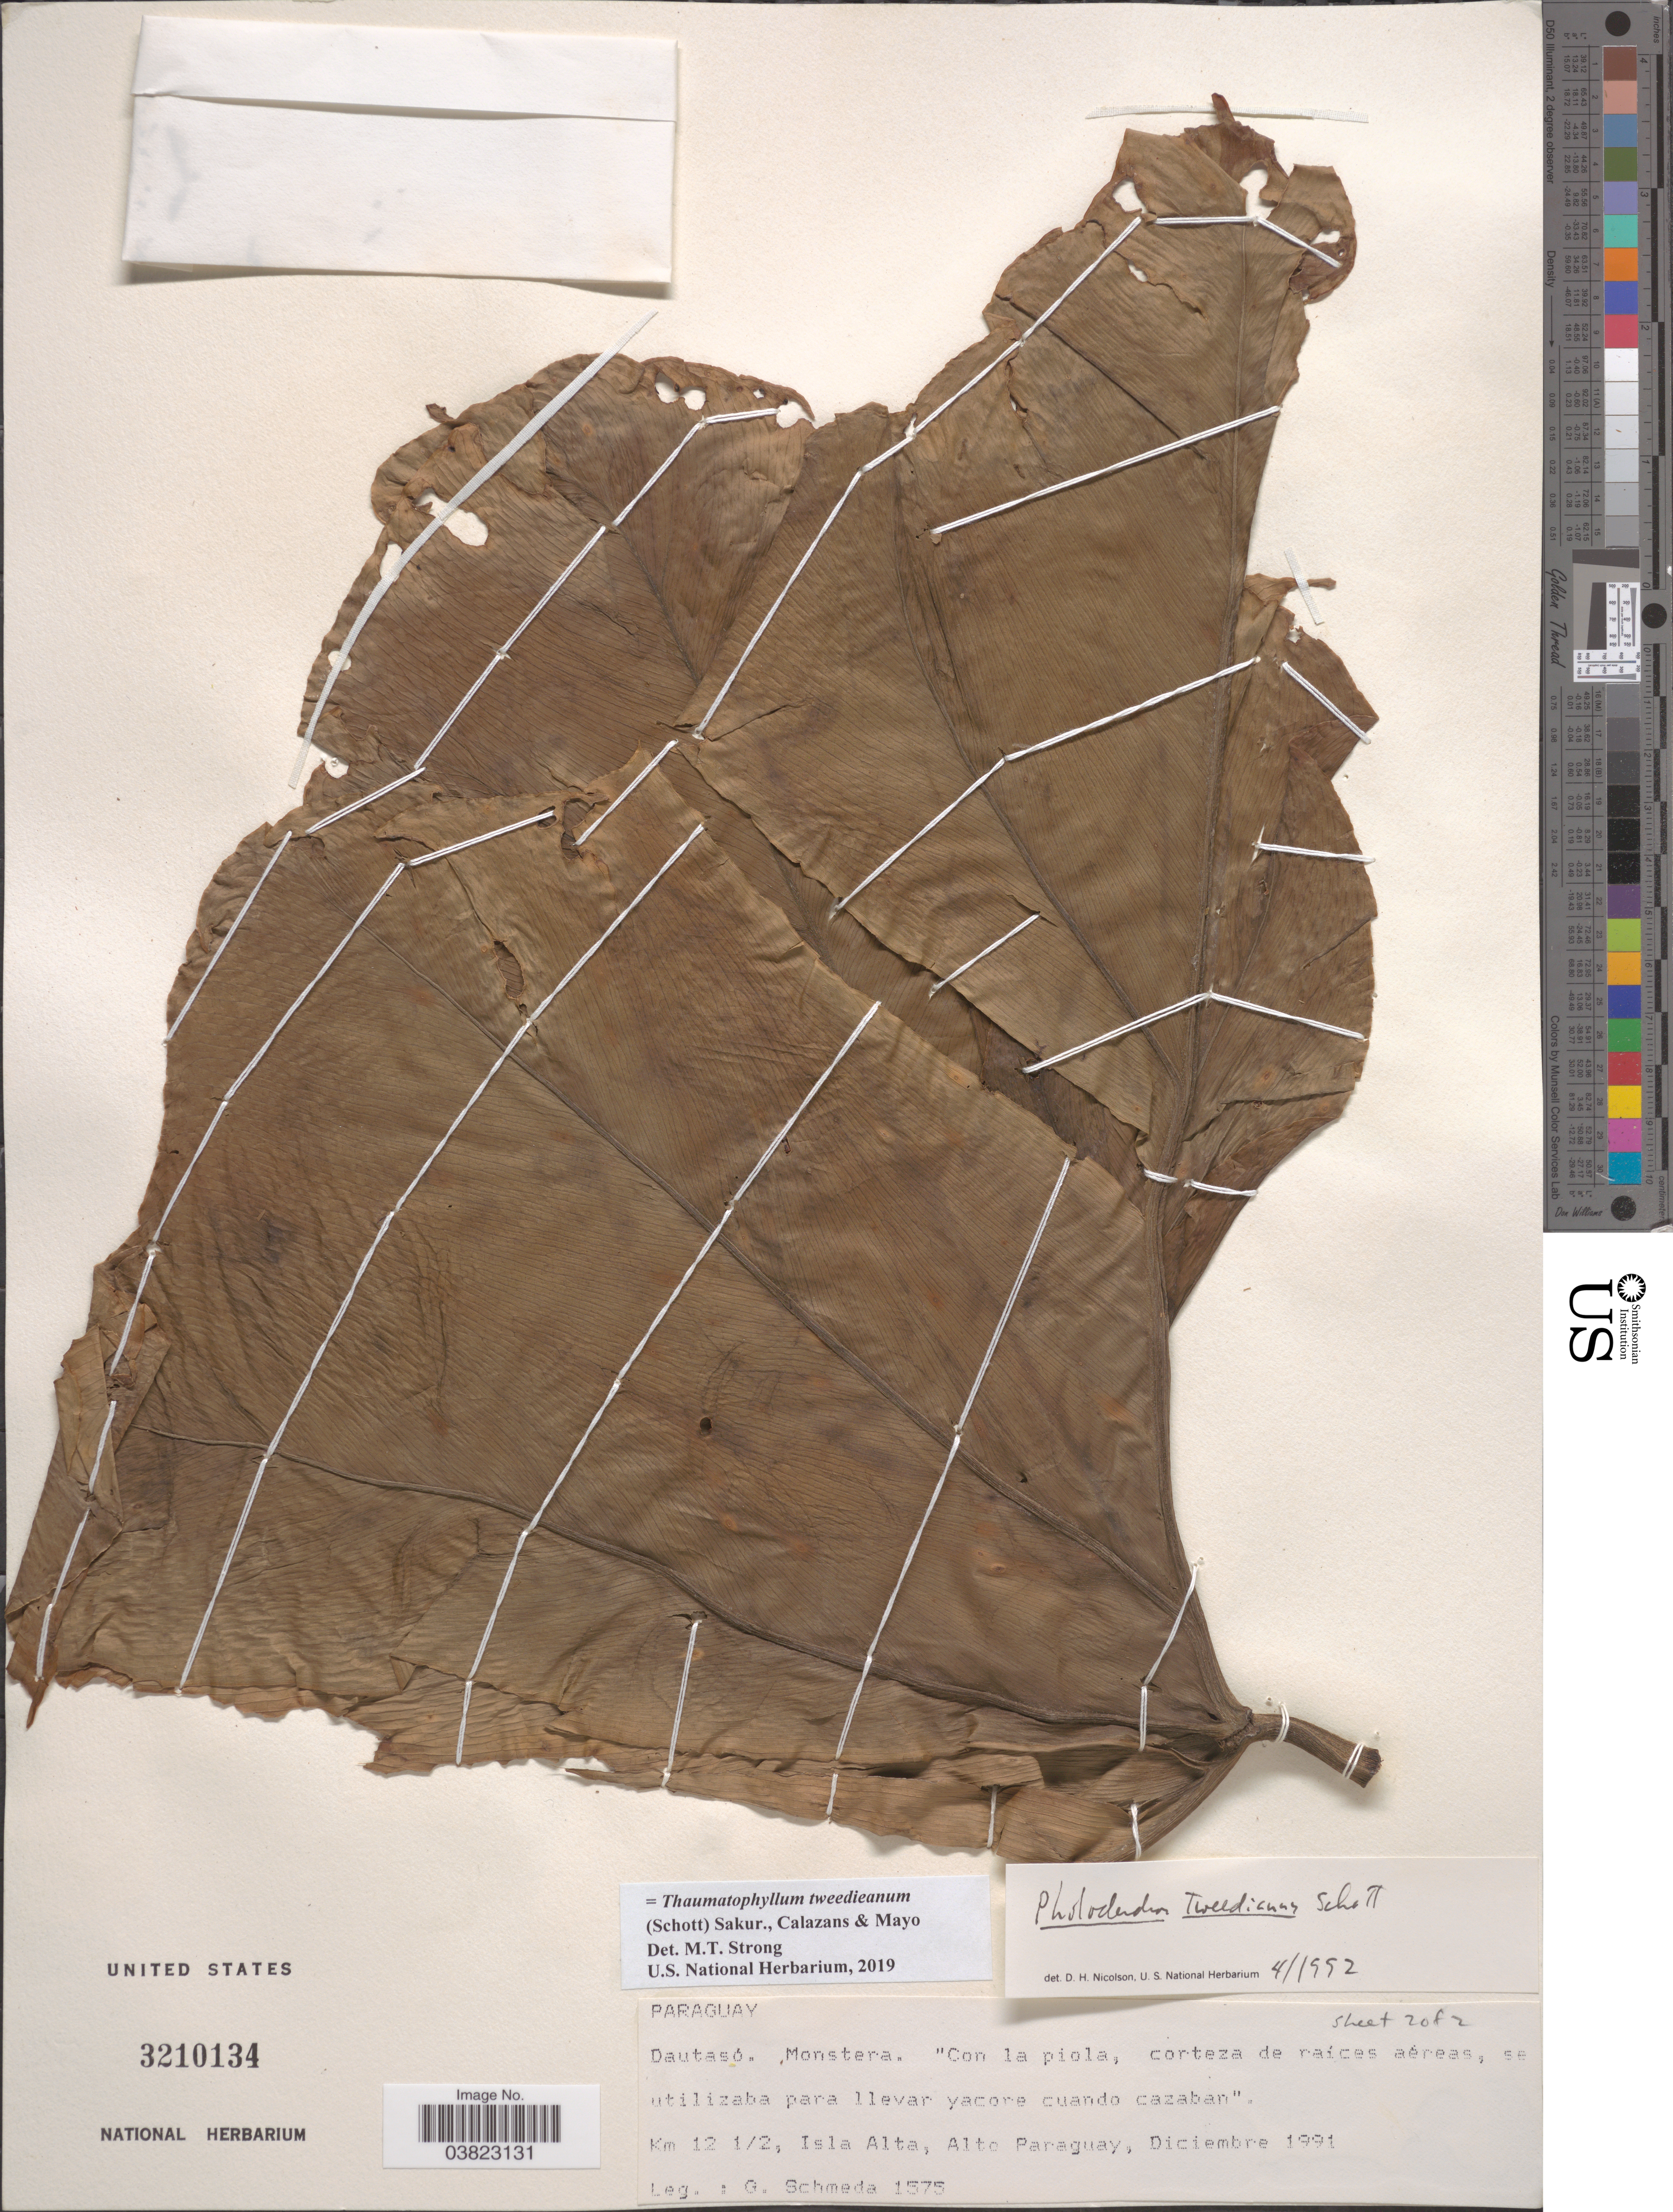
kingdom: Plantae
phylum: Tracheophyta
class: Liliopsida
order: Alismatales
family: Araceae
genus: Thaumatophyllum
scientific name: Thaumatophyllum tweedieanum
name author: (Schott) Sakur. et al.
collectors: G. Schmeda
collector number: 1575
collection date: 1991-12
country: Paraguay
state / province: Alto Paraguay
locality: Dautasó. Montsera. Km 12 1/2, Isla Alta.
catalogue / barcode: US 3210134